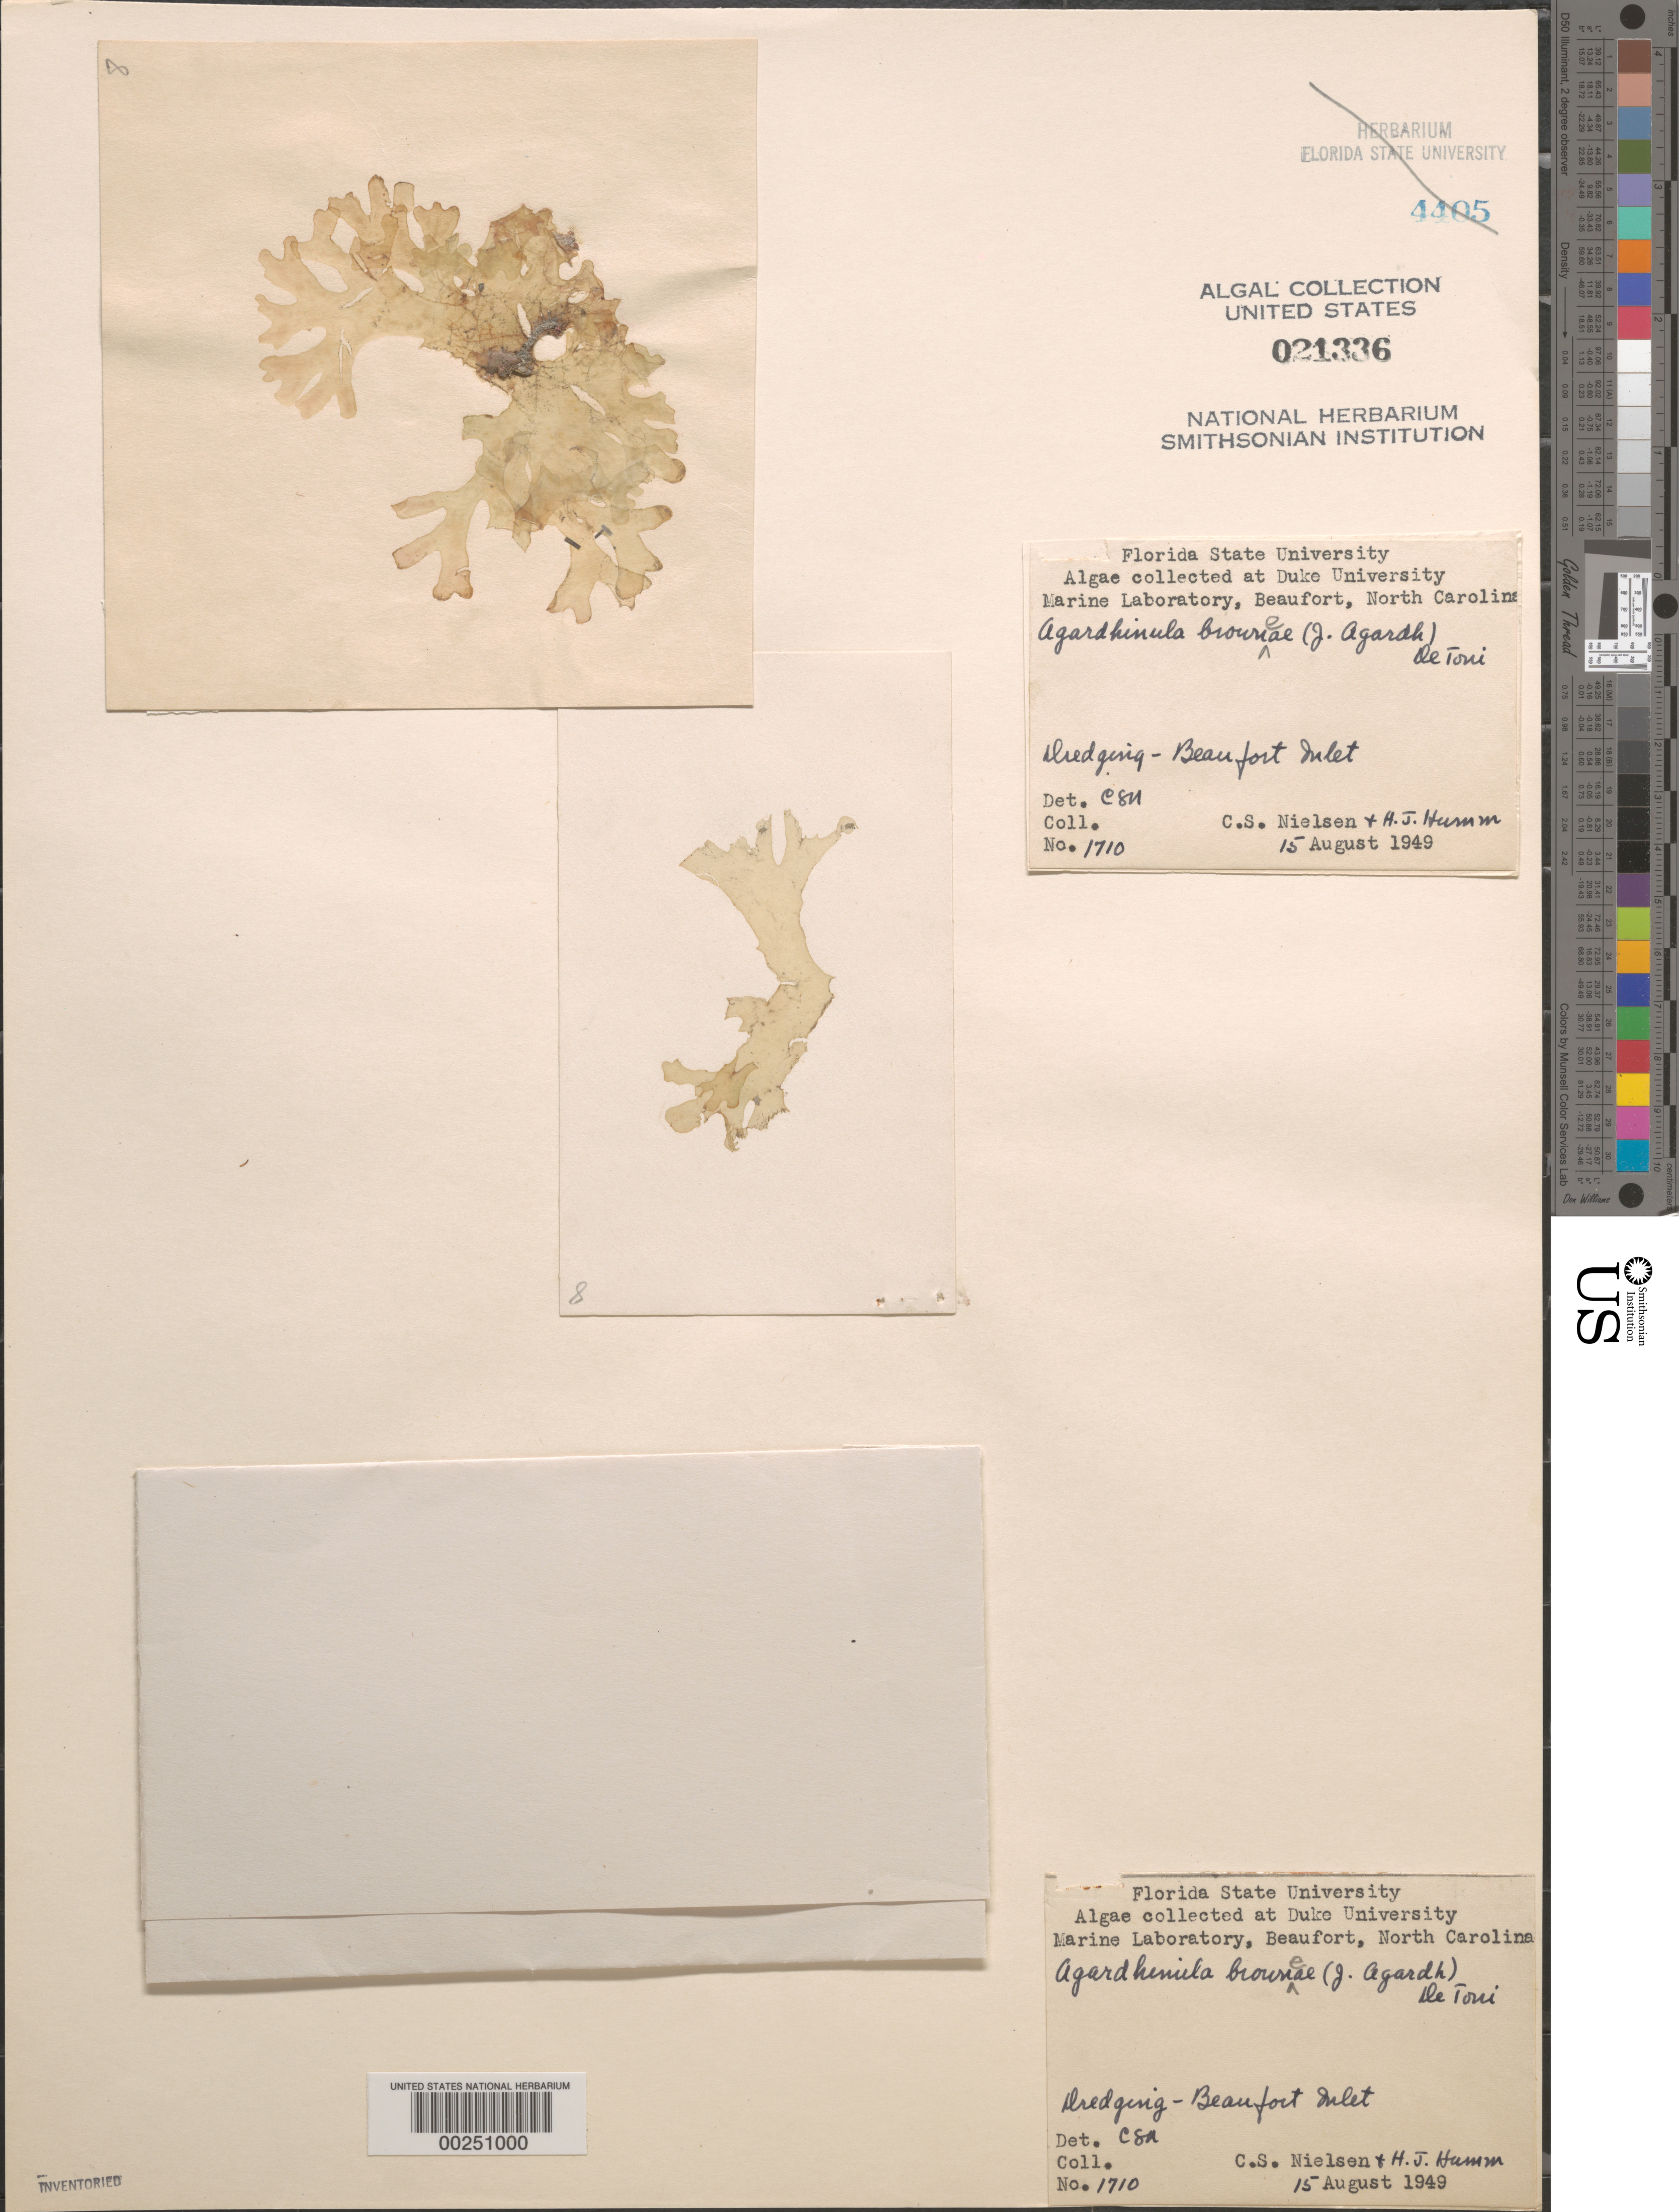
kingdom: Plantae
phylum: Rhodophyta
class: Florideophyceae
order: Rhodymeniales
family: Rhodymeniaceae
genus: Agardhinula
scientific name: Agardhinula browneae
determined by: Nielsen, C. S.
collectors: C. S. Nielsen & H. J. Humm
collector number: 1710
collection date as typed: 15 Aug 1949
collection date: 1949-08-15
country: United States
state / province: North Carolina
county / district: Carteret County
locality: Beaufort Inlet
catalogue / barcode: US 21336